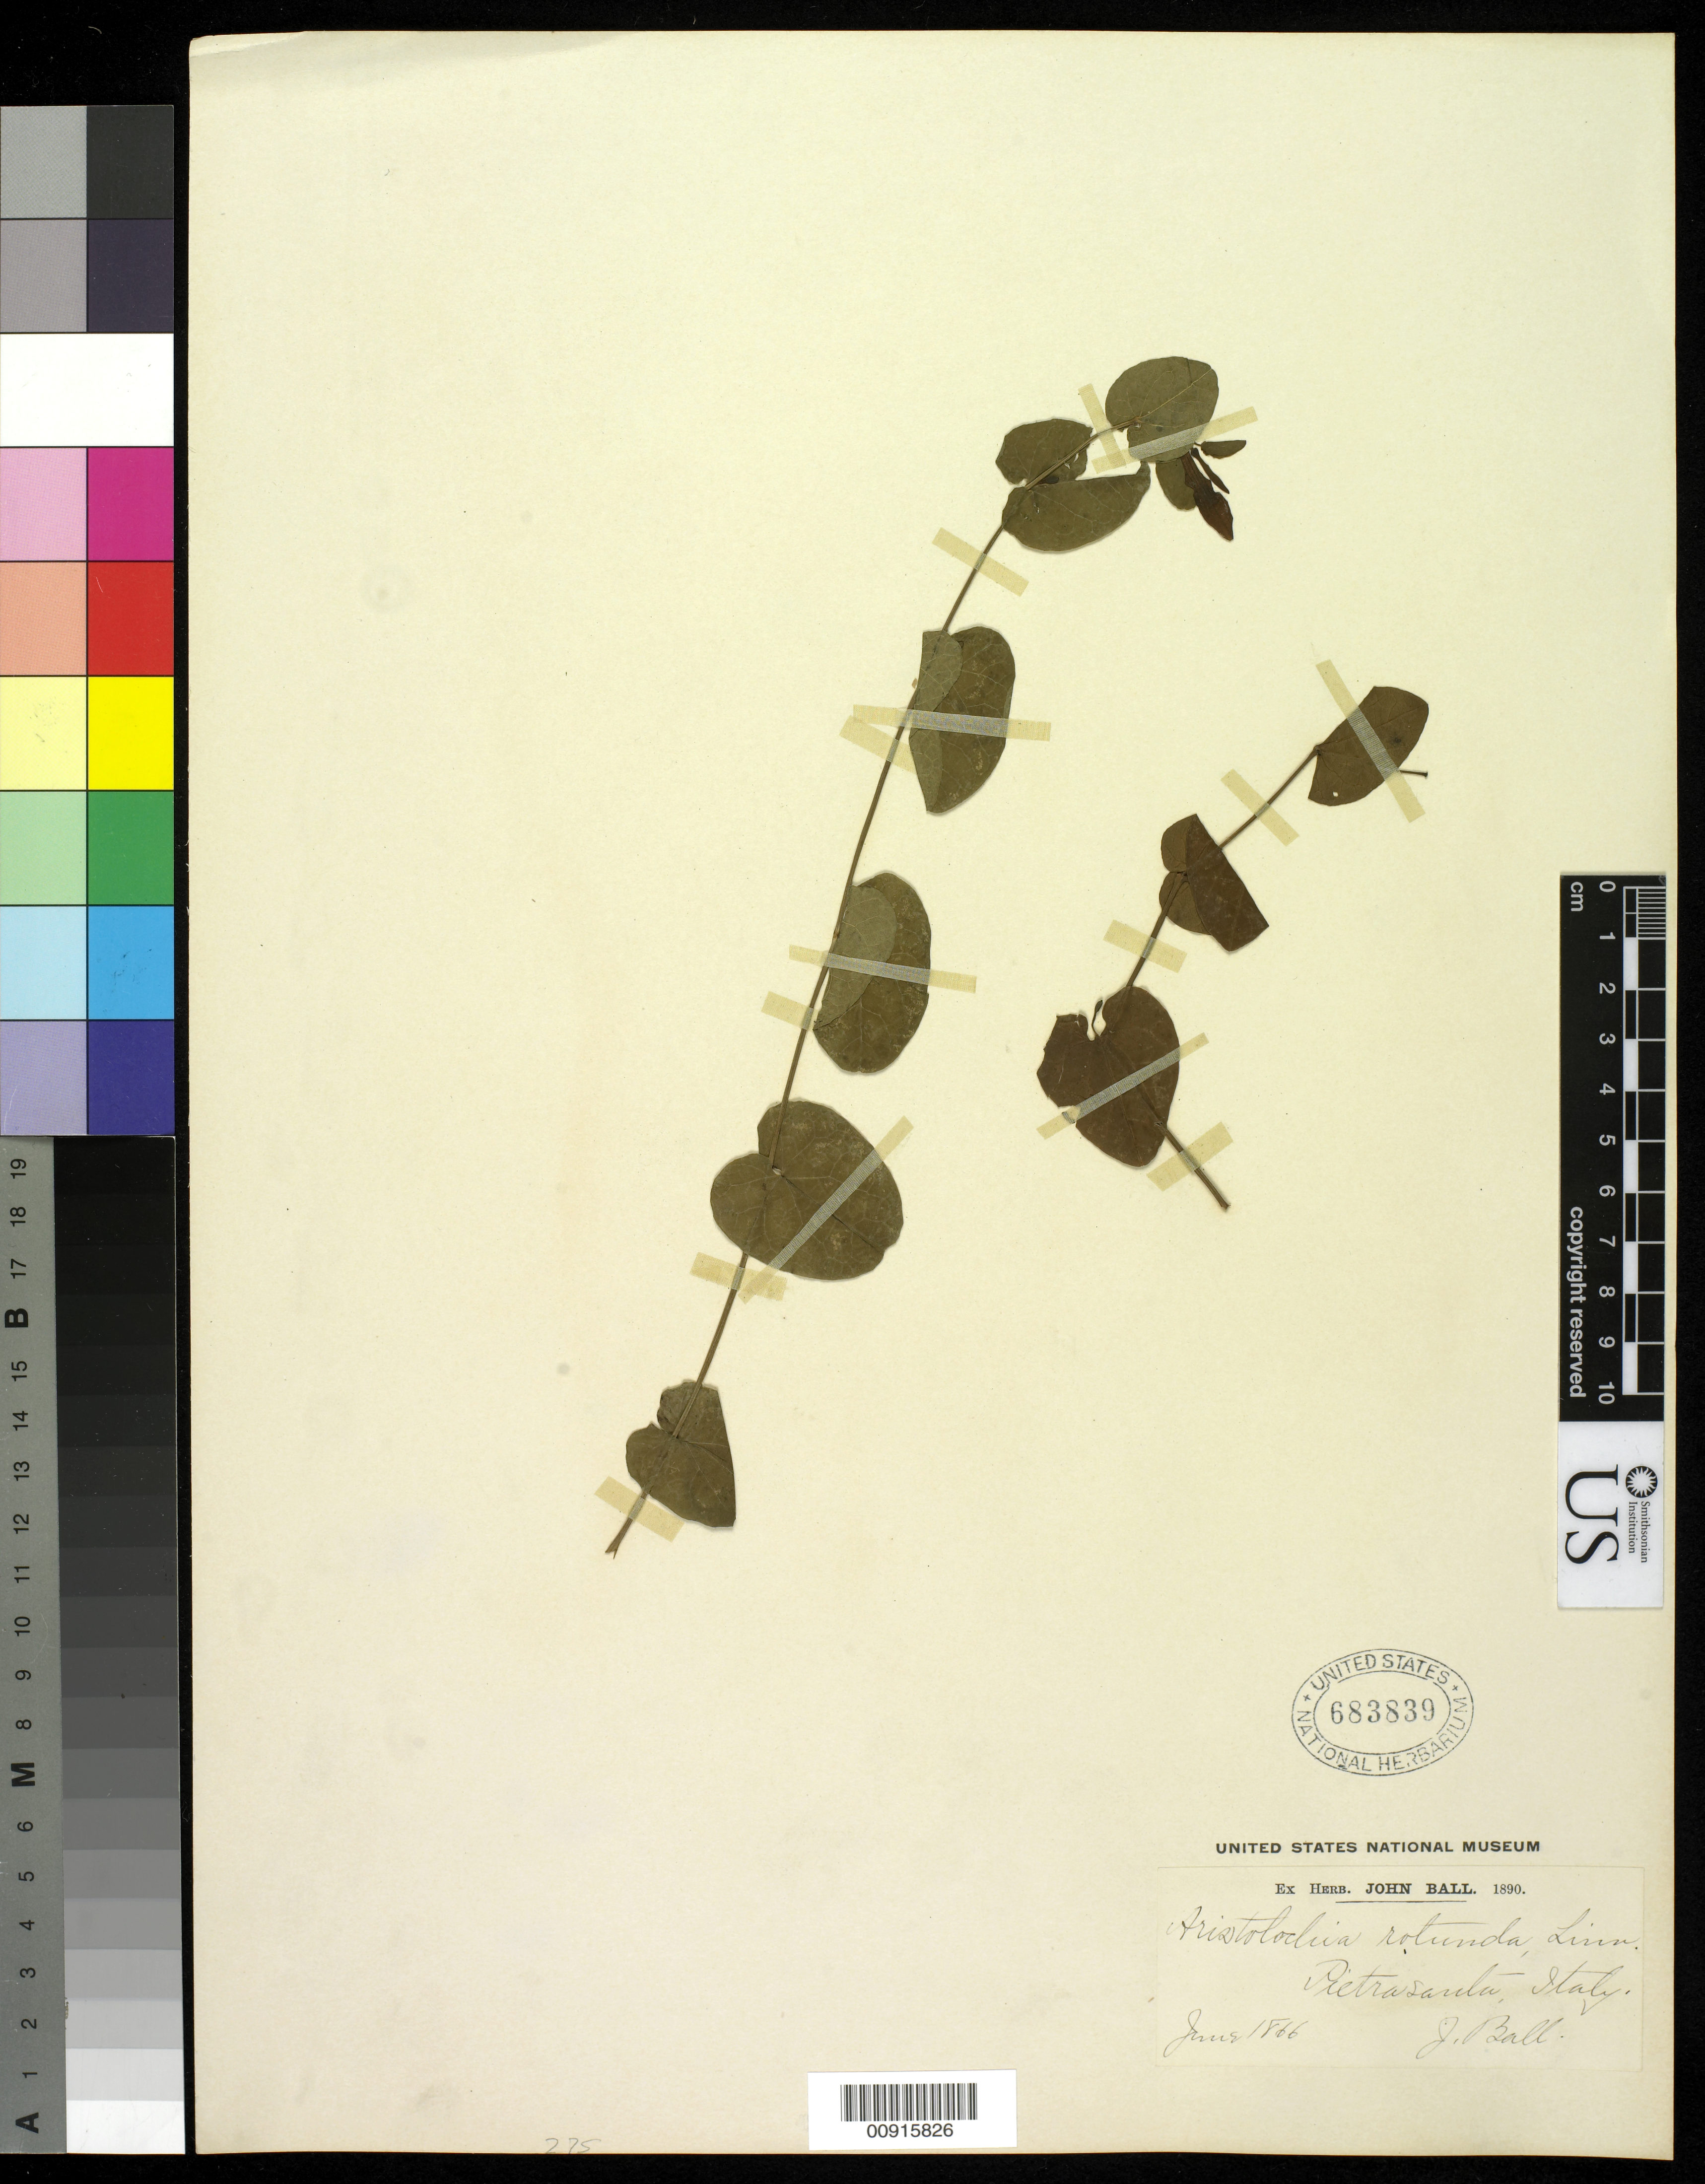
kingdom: Plantae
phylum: Tracheophyta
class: Magnoliopsida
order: Piperales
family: Aristolochiaceae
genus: Aristolochia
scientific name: Aristolochia rotunda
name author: L.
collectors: J. Ball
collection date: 1866-06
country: Italy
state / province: Tuscany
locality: Lucca. Pietrasanta (n. Tuscany)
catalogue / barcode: US 683839